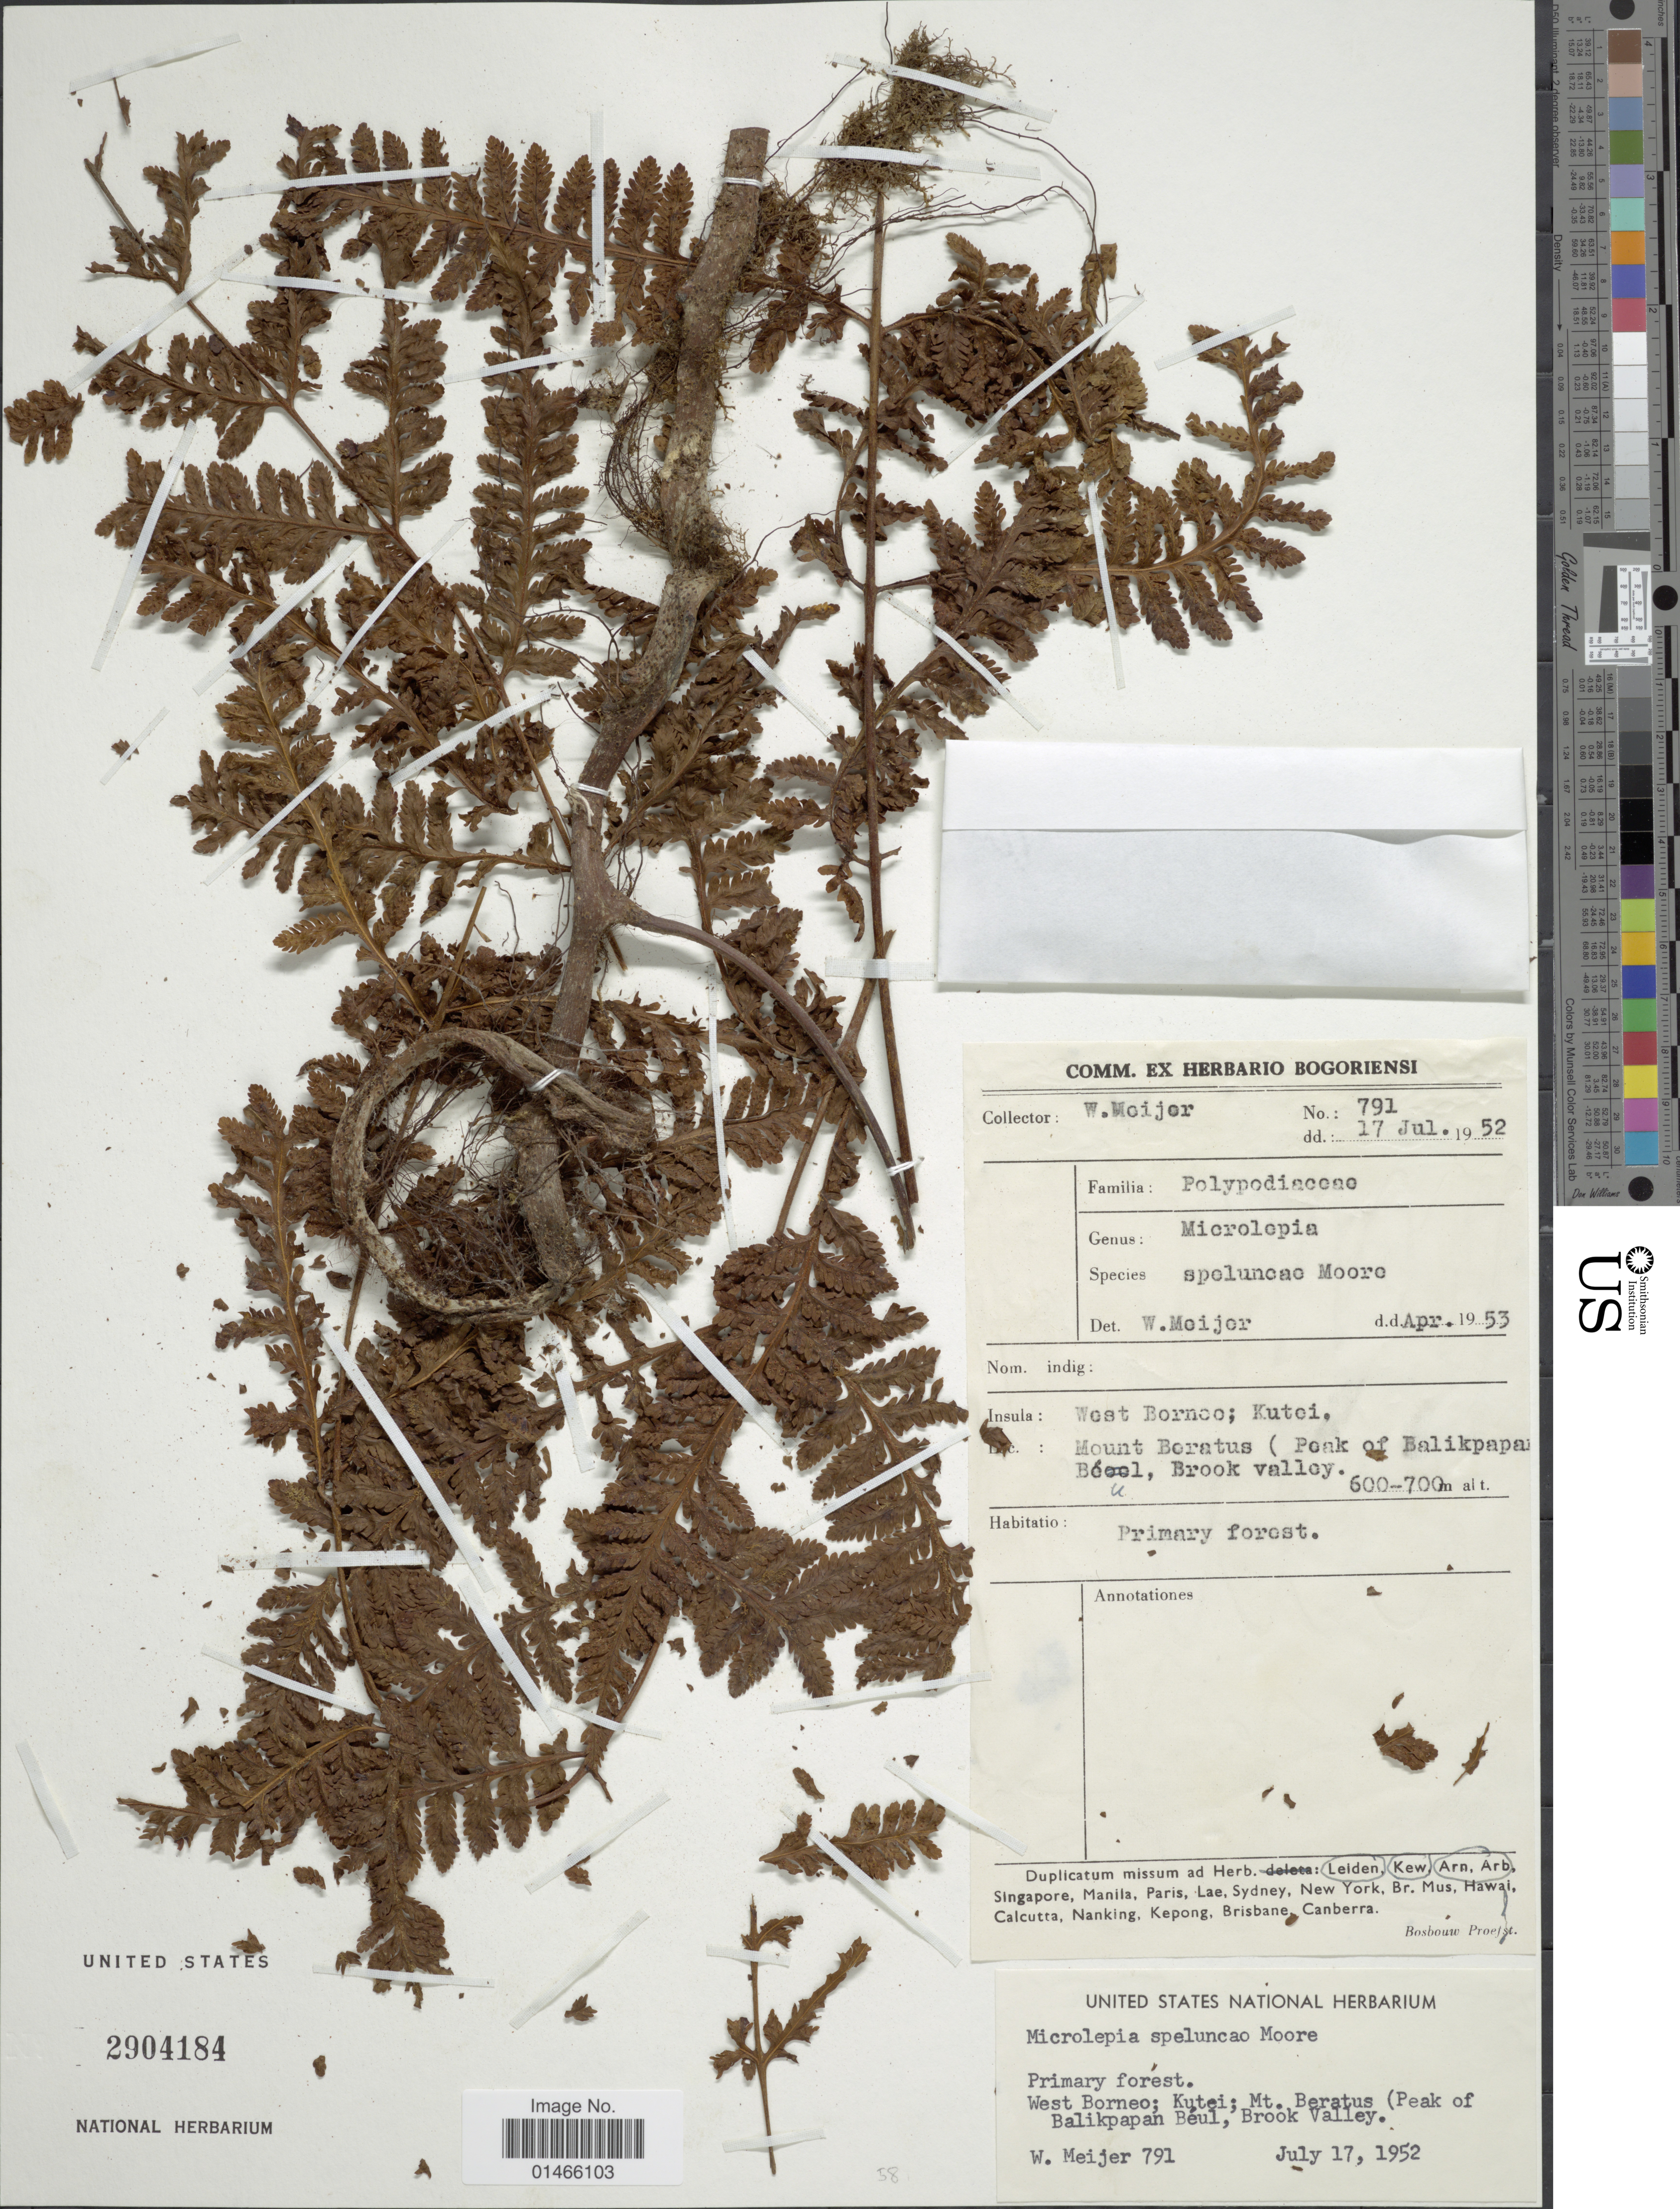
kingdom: Plantae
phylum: Tracheophyta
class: Polypodiopsida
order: Polypodiales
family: Dennstaedtiaceae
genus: Microlepia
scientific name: Microlepia speluncae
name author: (L.) T. Moore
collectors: W. Meijer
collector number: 791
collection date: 1952-07-17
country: Indonesia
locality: West Borneo, Kutci, Mount Boratus (Peak of Balikpapai) Boul, Brook Valley [interpreted]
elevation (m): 600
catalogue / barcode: US 2904184